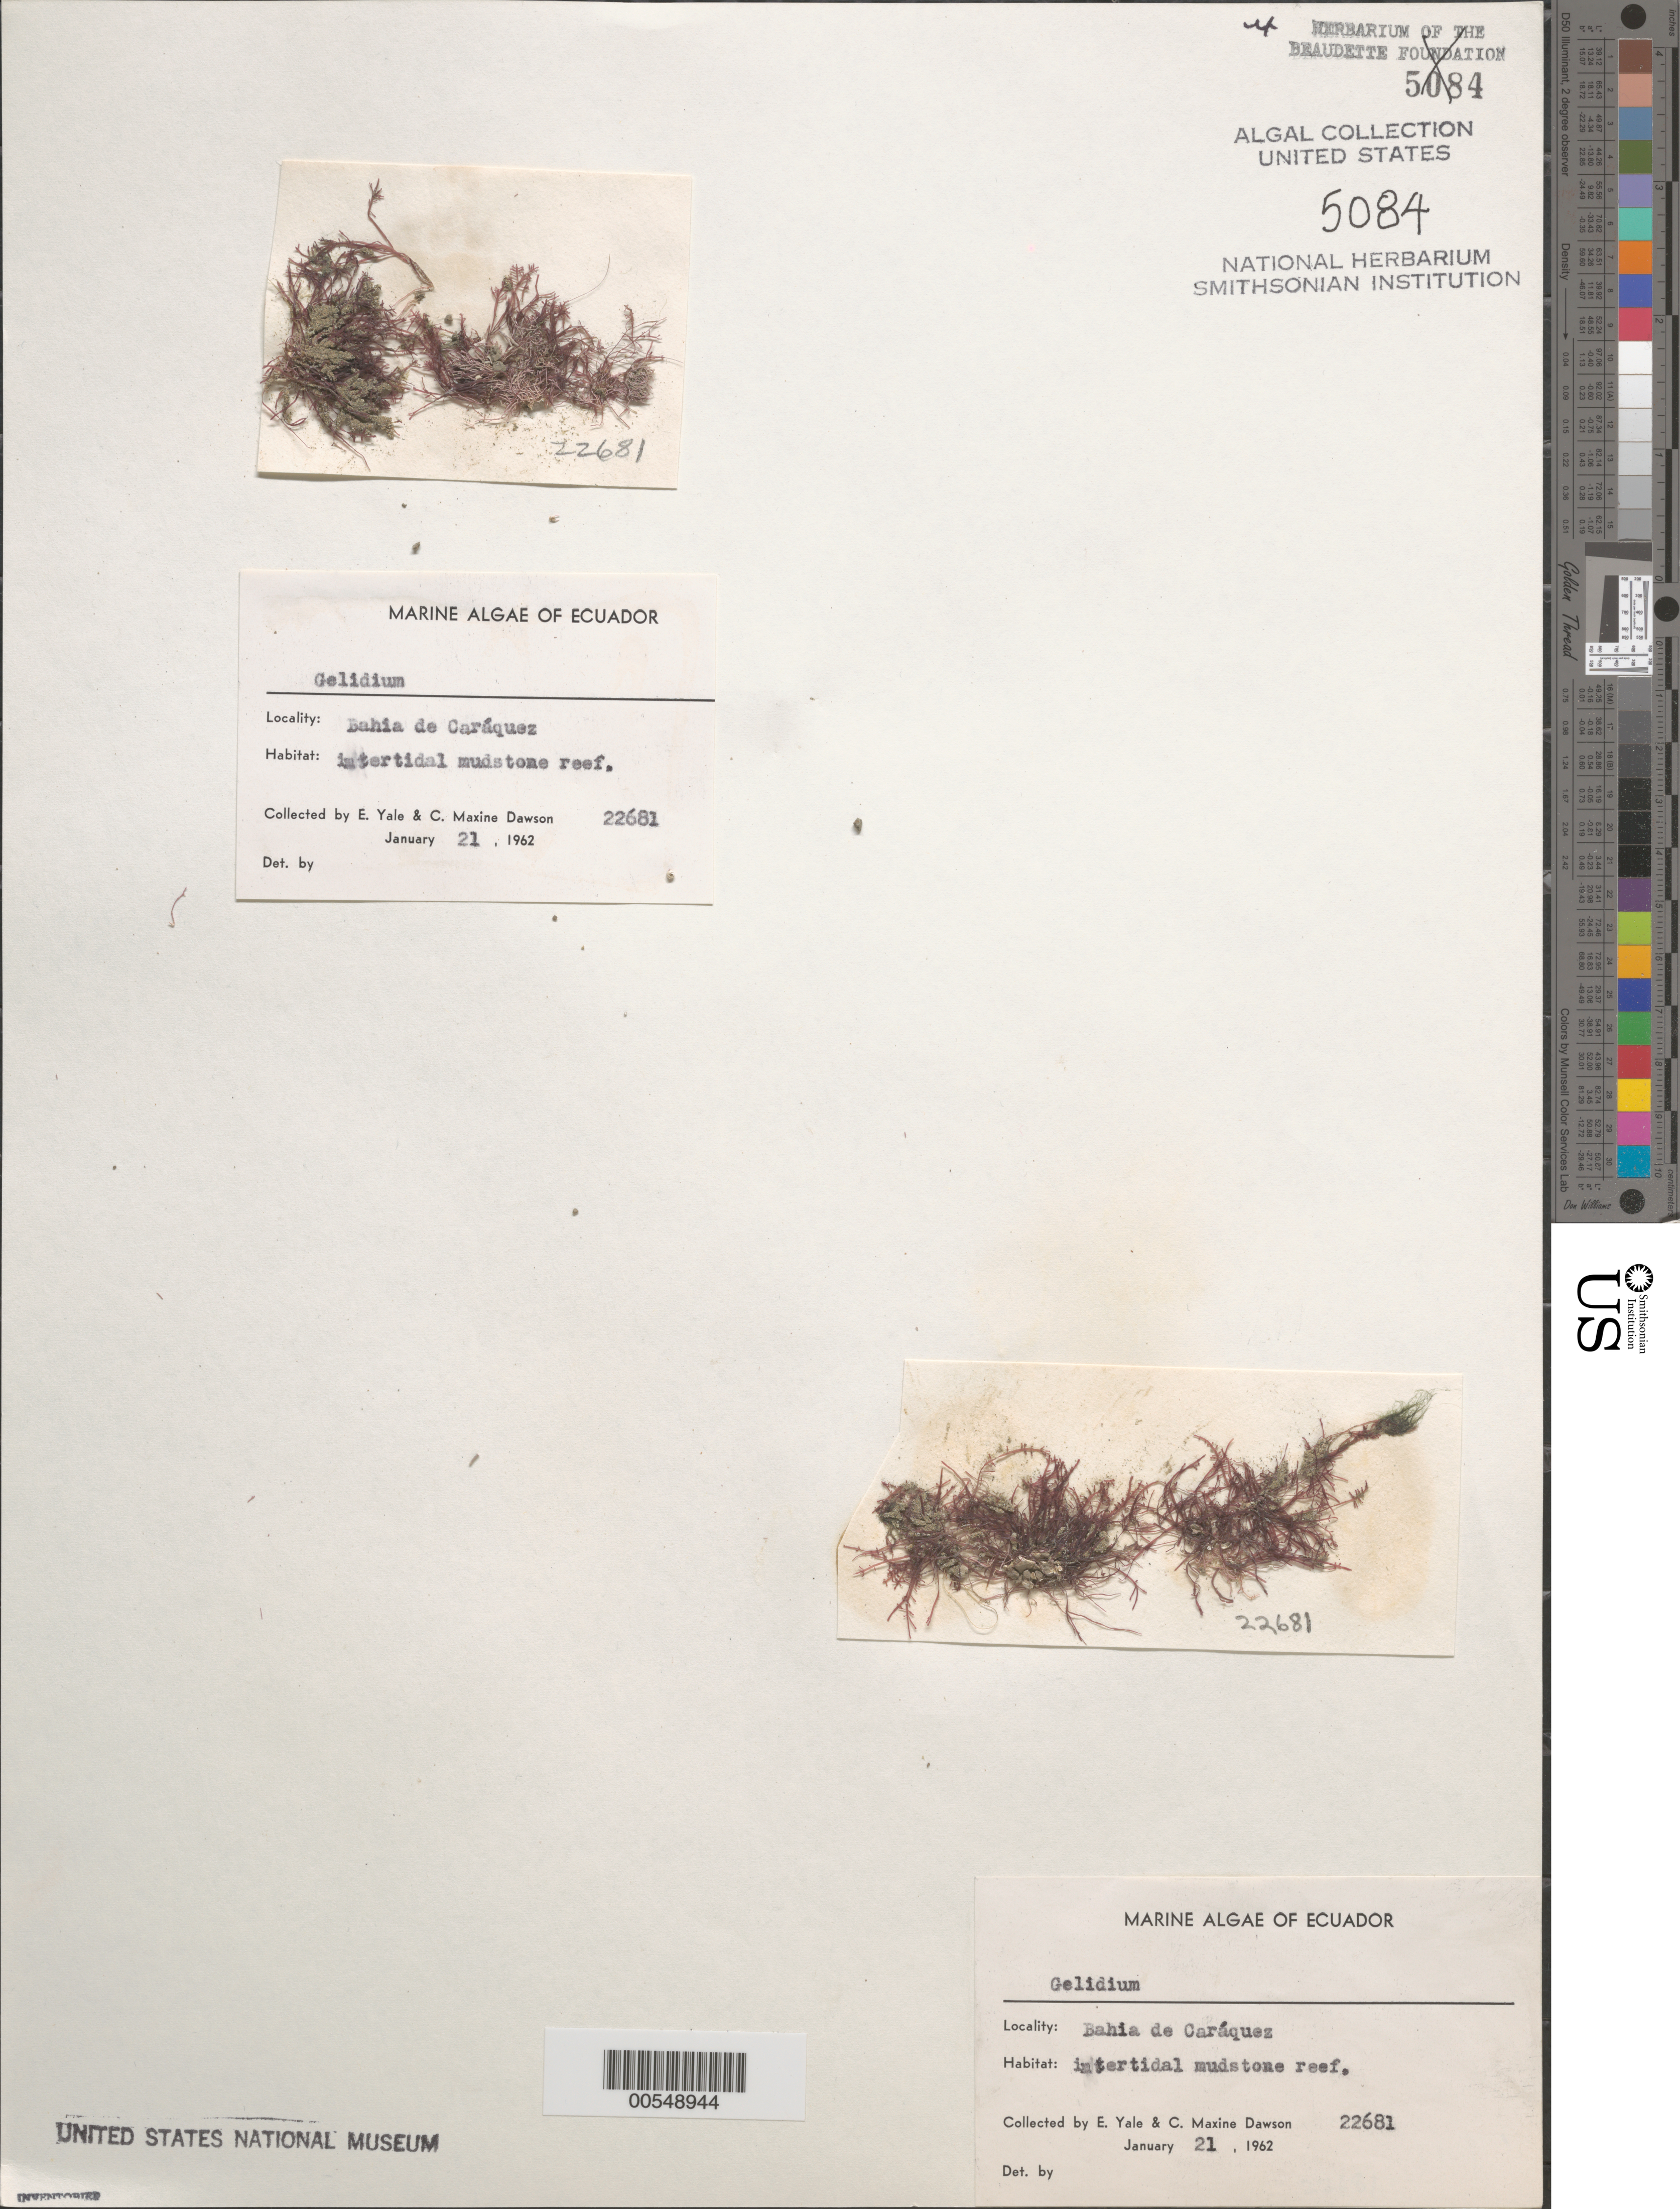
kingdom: Plantae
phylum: Rhodophyta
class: Florideophyceae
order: Gelidiales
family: Gelidiaceae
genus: Gelidium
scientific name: Gelidium sp.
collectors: E. Y. Dawson & C. M. Dawson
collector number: EYD 22681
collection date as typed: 21 Jan 1962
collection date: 1962-01-21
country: Ecuador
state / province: Manabí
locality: Bahia de Caraquez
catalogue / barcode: US 5084